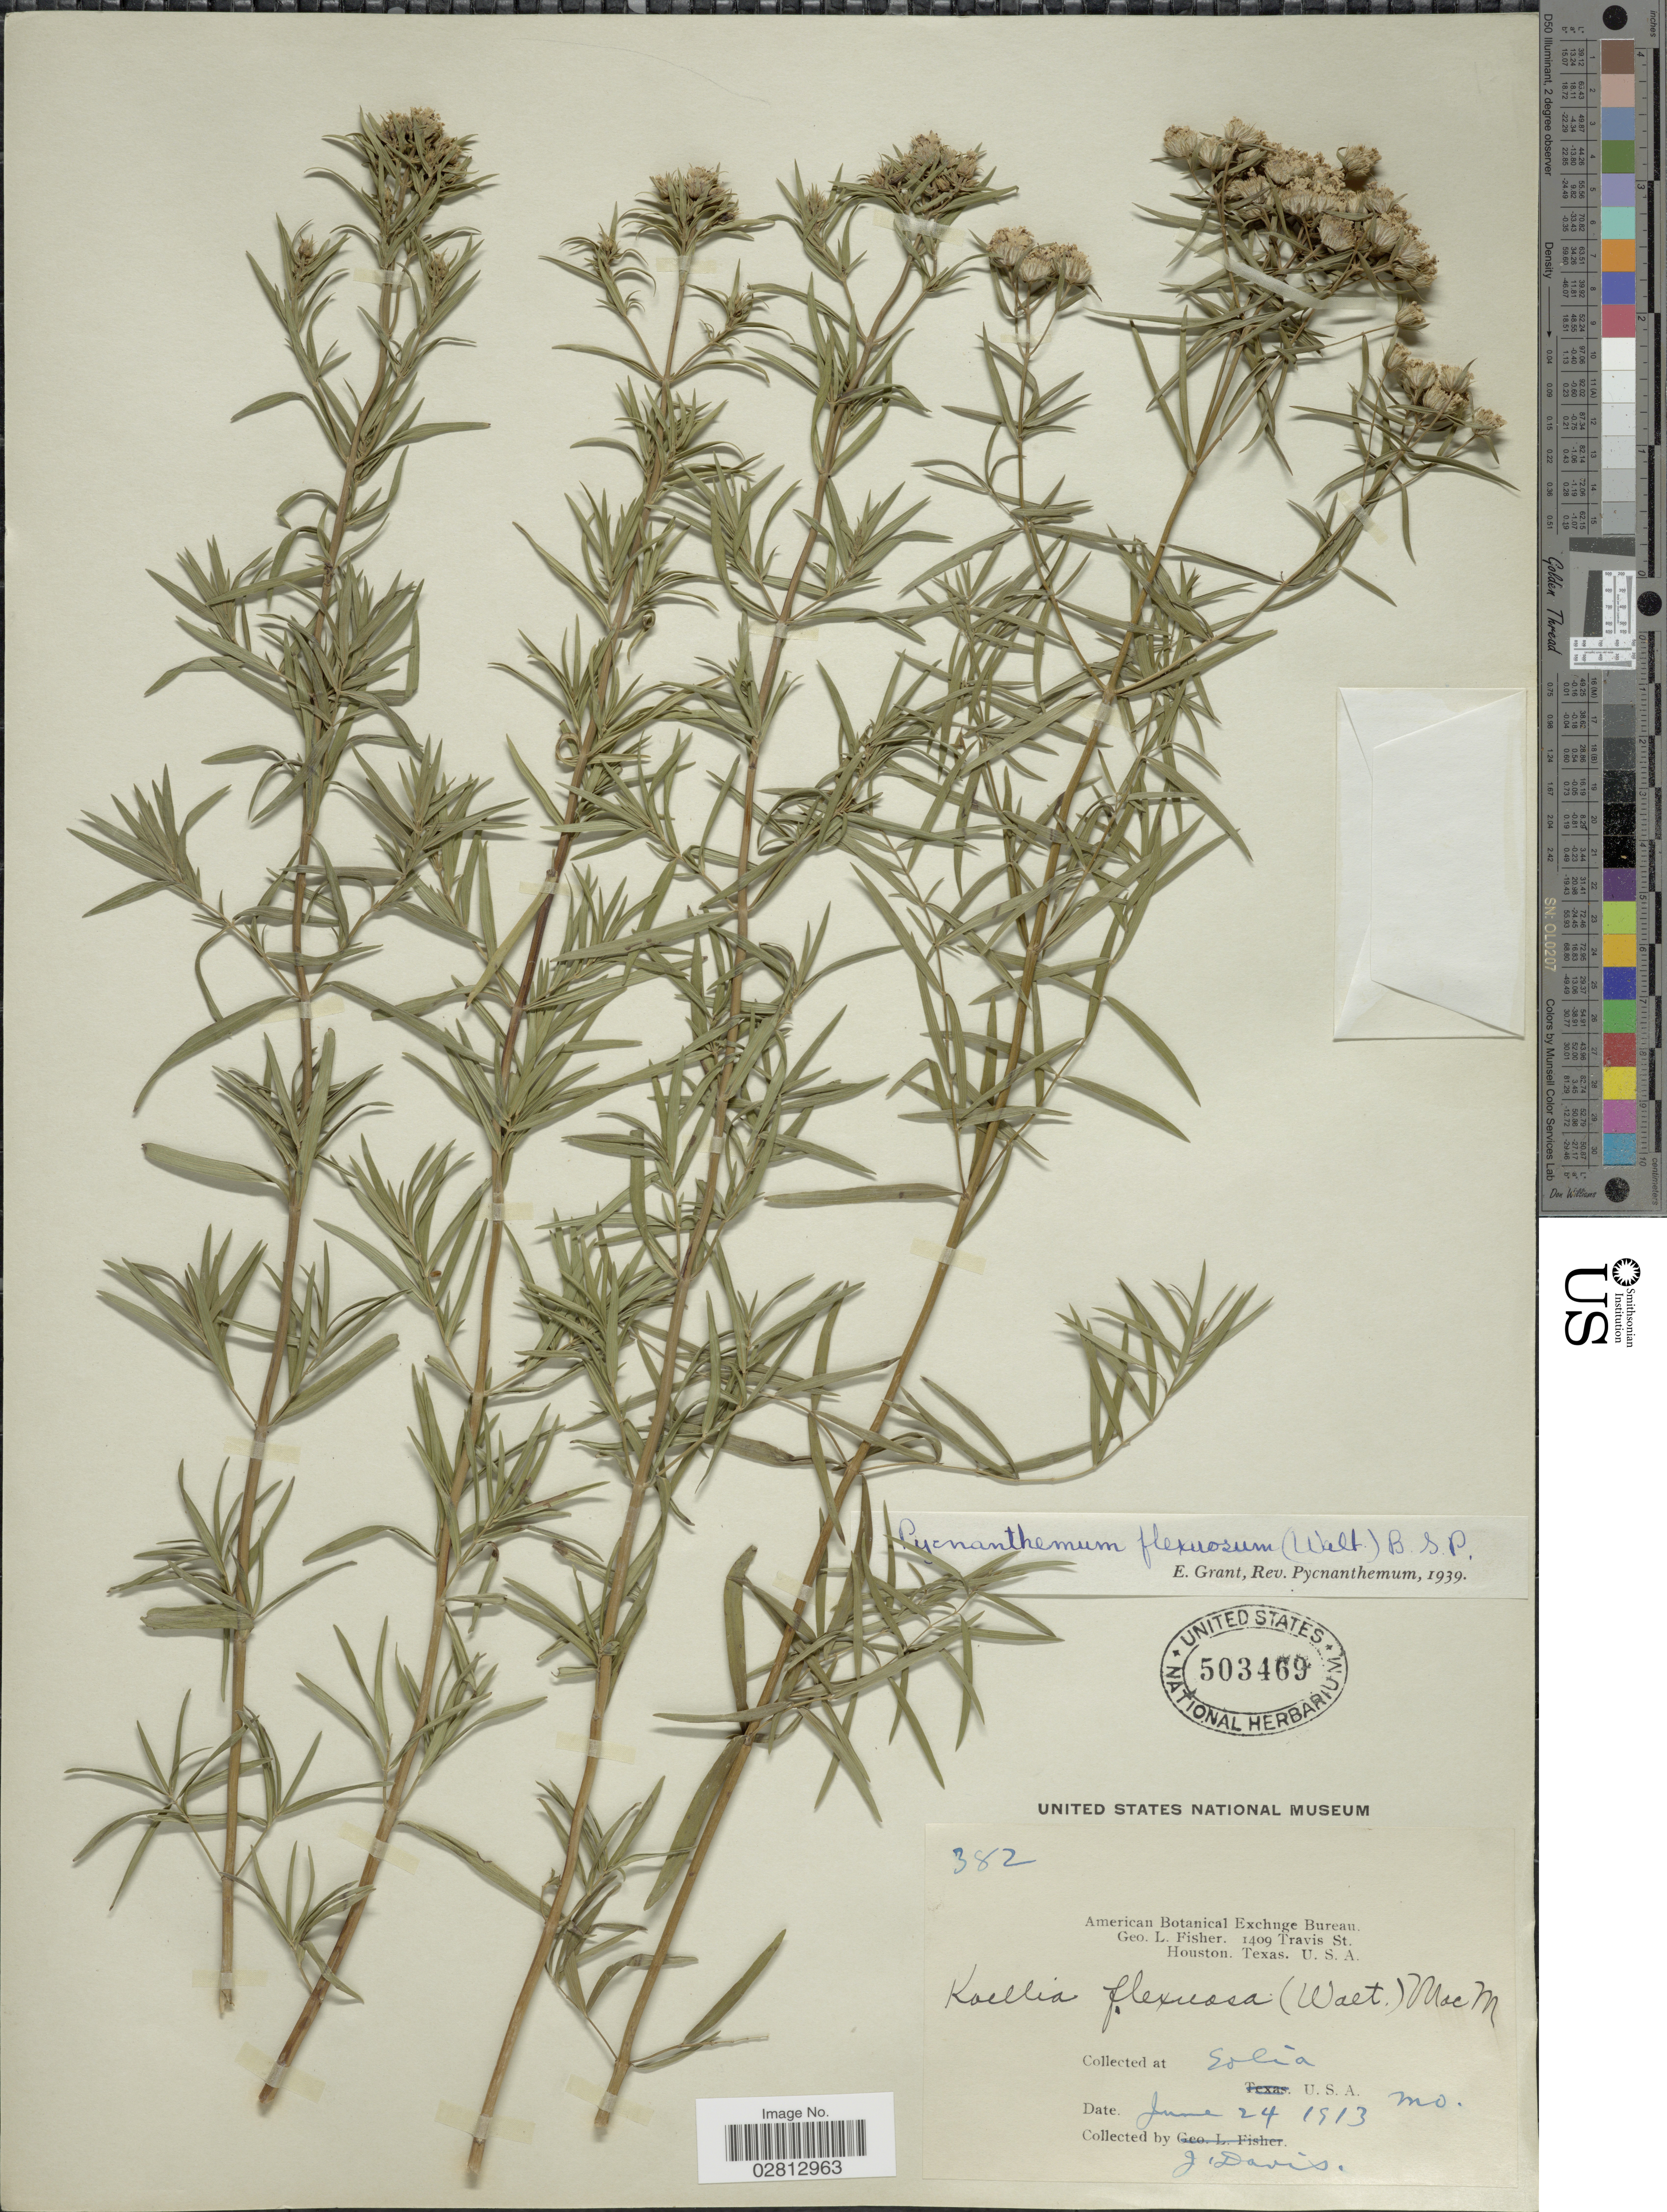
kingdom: Plantae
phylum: Tracheophyta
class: Magnoliopsida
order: Lamiales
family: Lamiaceae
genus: Pycnanthemum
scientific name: Pycnanthemum tenuifolium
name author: Schrad.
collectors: J. Davis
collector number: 382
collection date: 1913-06-24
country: United States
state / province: Missouri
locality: Eolia. U.S.A.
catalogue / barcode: US 503469